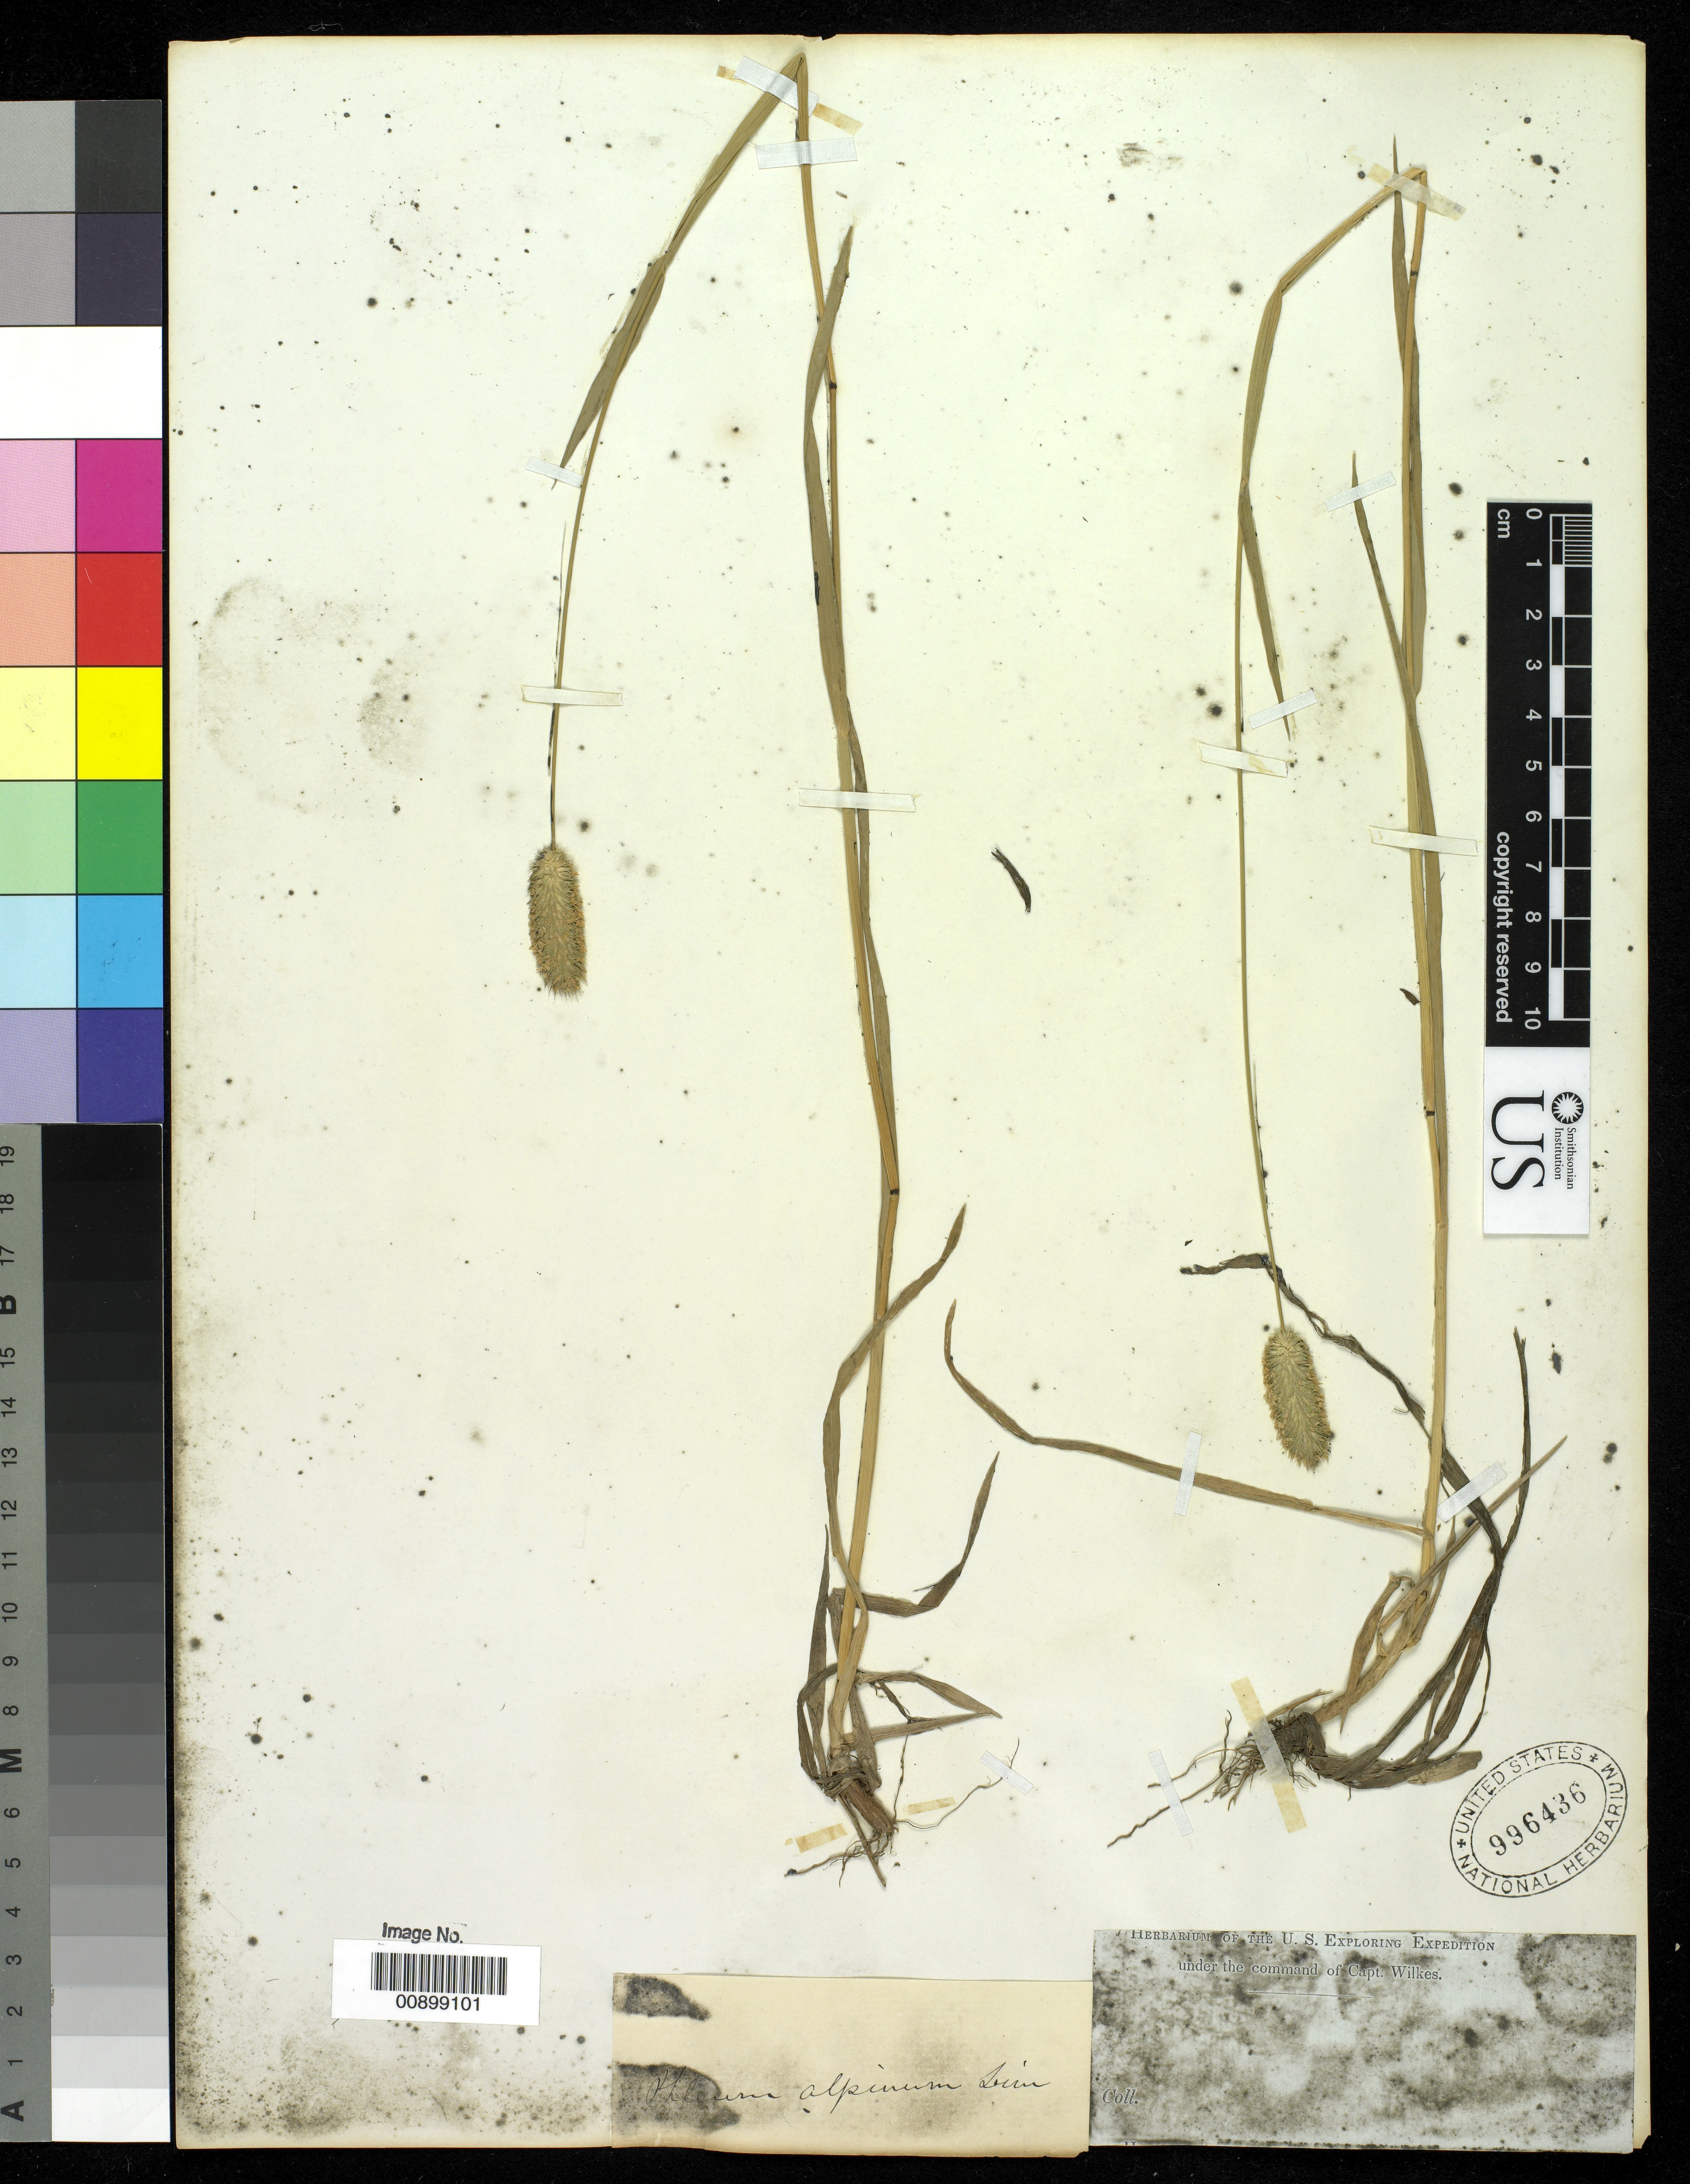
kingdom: Plantae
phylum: Tracheophyta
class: Liliopsida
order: Poales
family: Poaceae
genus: Phleum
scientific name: Phleum alpinum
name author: L.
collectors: Wilkes Explor. Exped.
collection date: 1838/1842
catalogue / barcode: US 996436